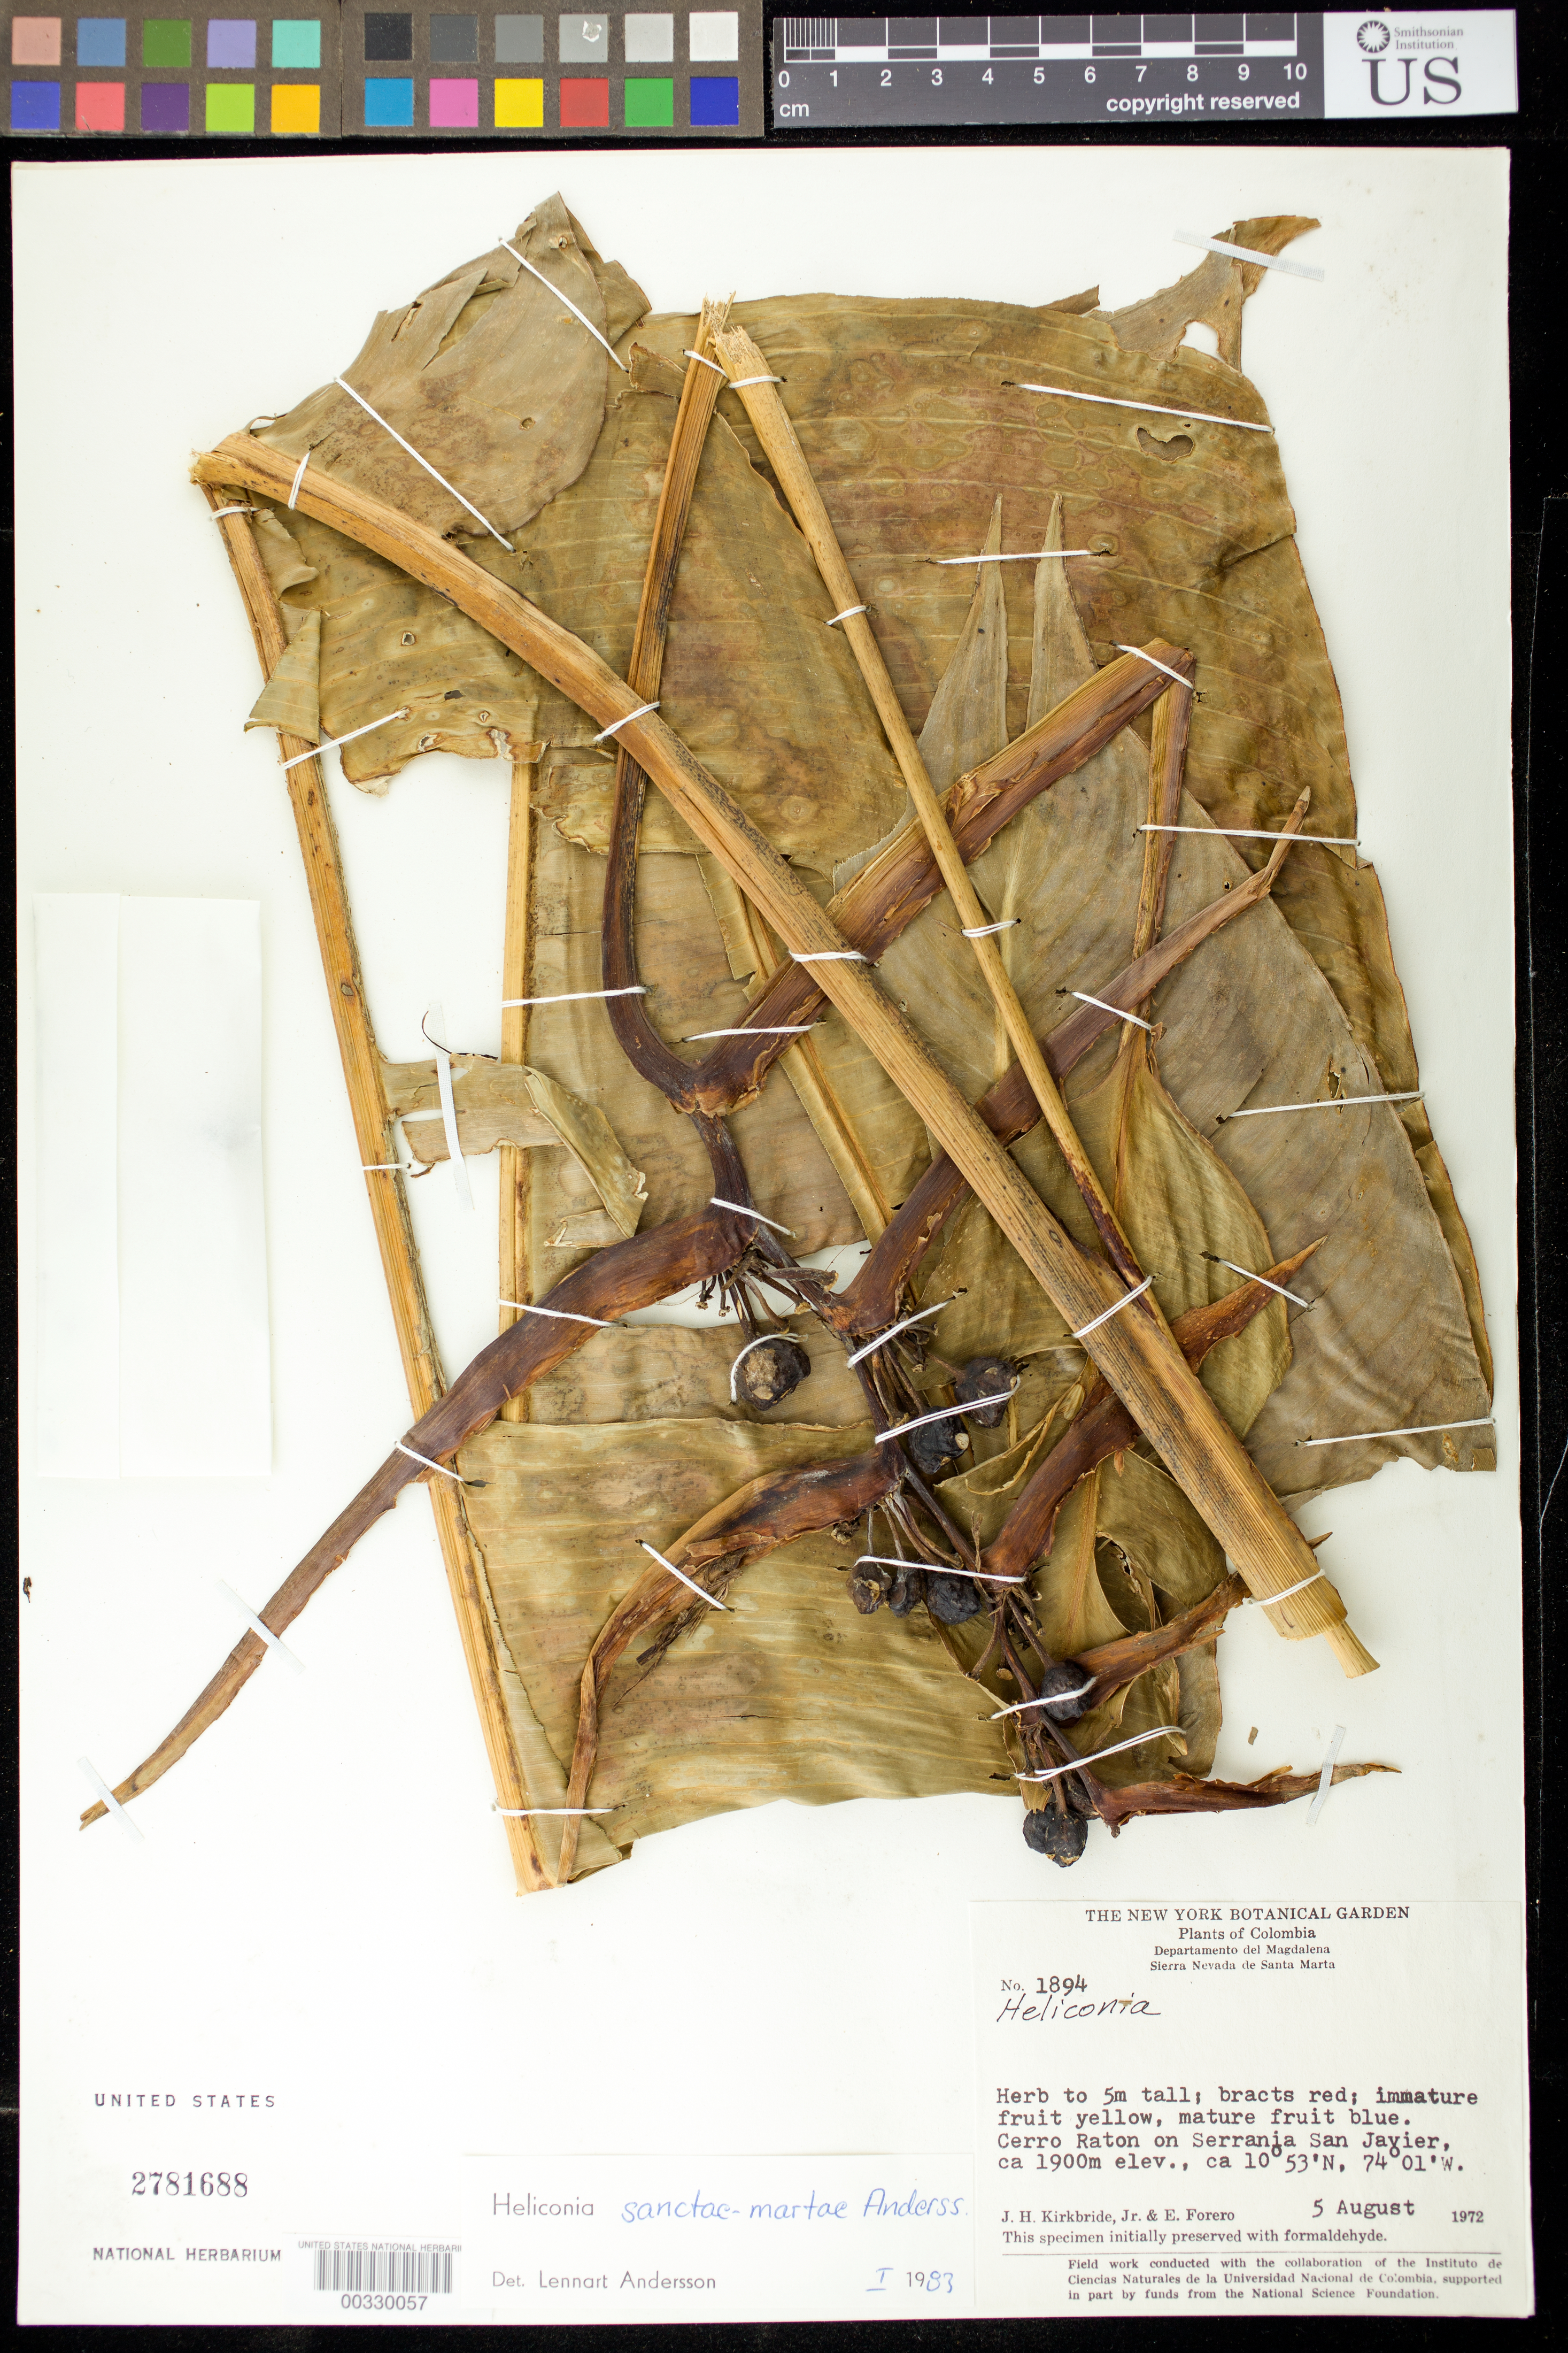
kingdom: Plantae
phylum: Tracheophyta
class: Liliopsida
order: Zingiberales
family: Heliconiaceae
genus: Heliconia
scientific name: Heliconia sanctae-martae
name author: L. Andersson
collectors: J. H. Kirkbride & E. Forero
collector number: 1894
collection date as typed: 05 Aug 1972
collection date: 1972-08-05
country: Colombia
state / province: Magdalena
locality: Sierra Nevada de Santa Marta, Cerro Raton on Serrania San Javier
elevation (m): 1900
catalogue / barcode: US 2781688